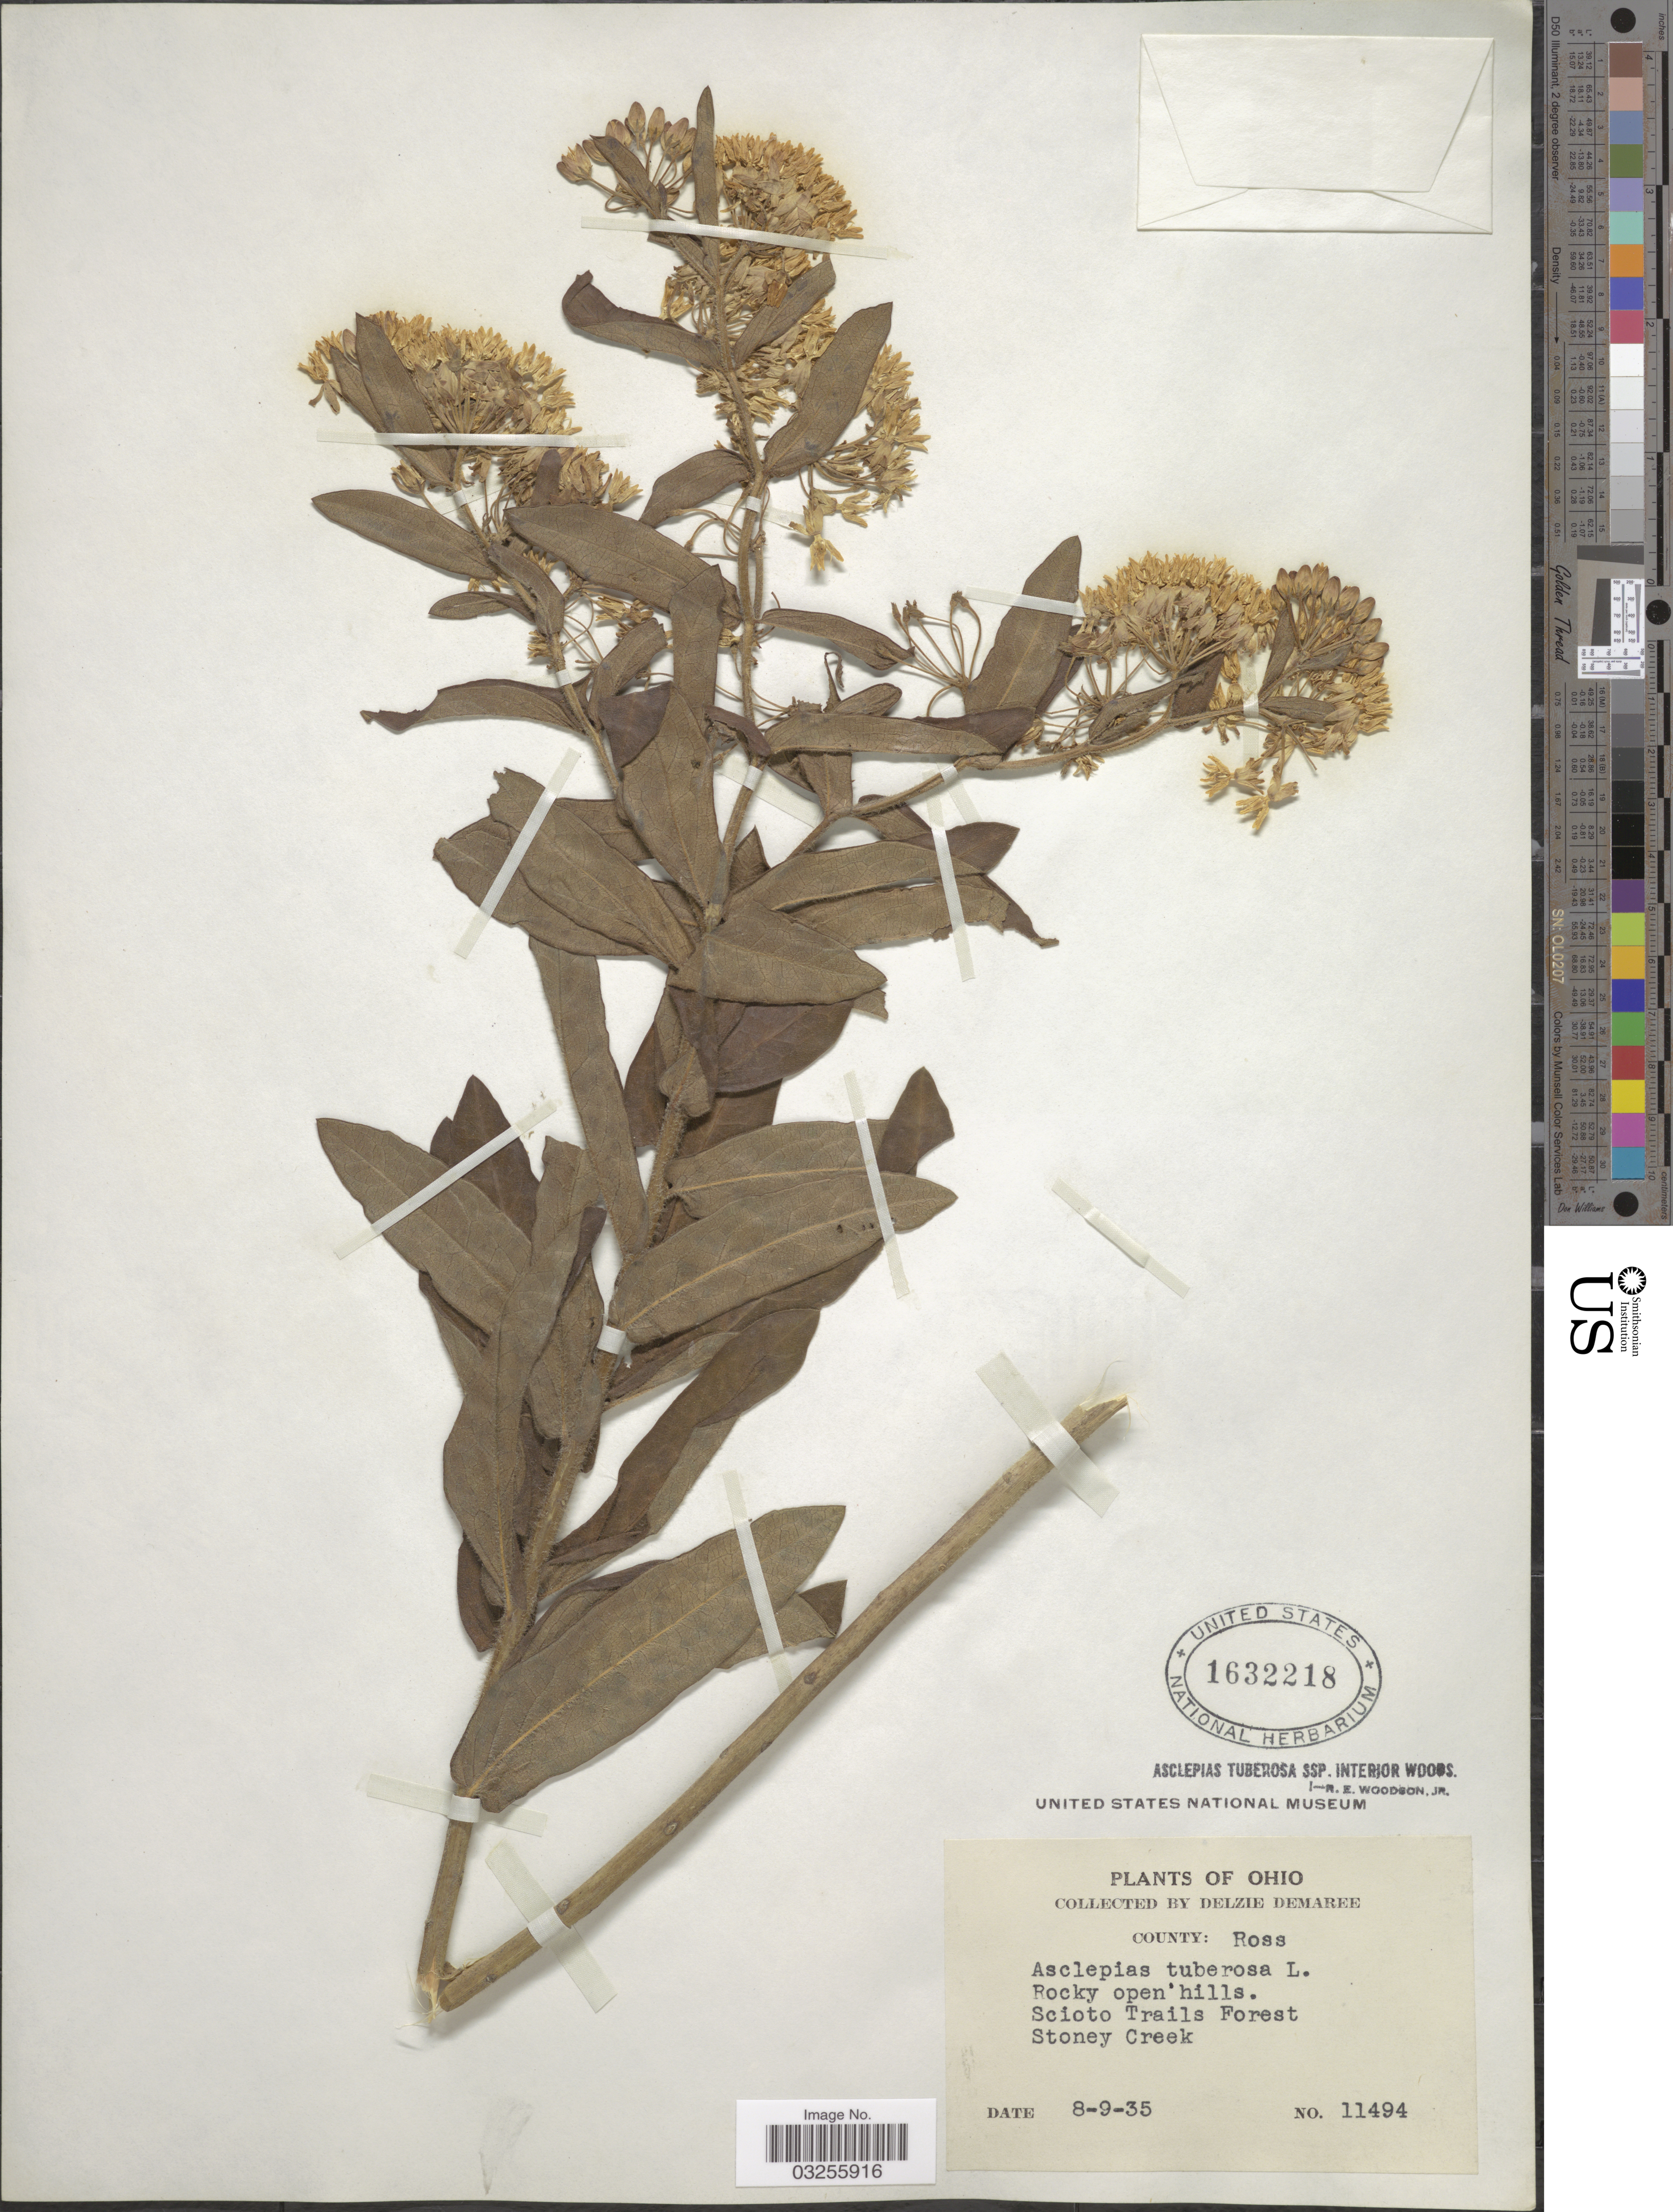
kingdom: Plantae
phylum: Tracheophyta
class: Magnoliopsida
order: Gentianales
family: Apocynaceae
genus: Asclepias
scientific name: Asclepias tuberosa subsp. interior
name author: Woodson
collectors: D. Demaree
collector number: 11494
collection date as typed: Transcribed d/m/y: 9/8/35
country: United States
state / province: Iowa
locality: County: Ross. Scioto Trails Forest. Stoney Creek.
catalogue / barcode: US 1632218